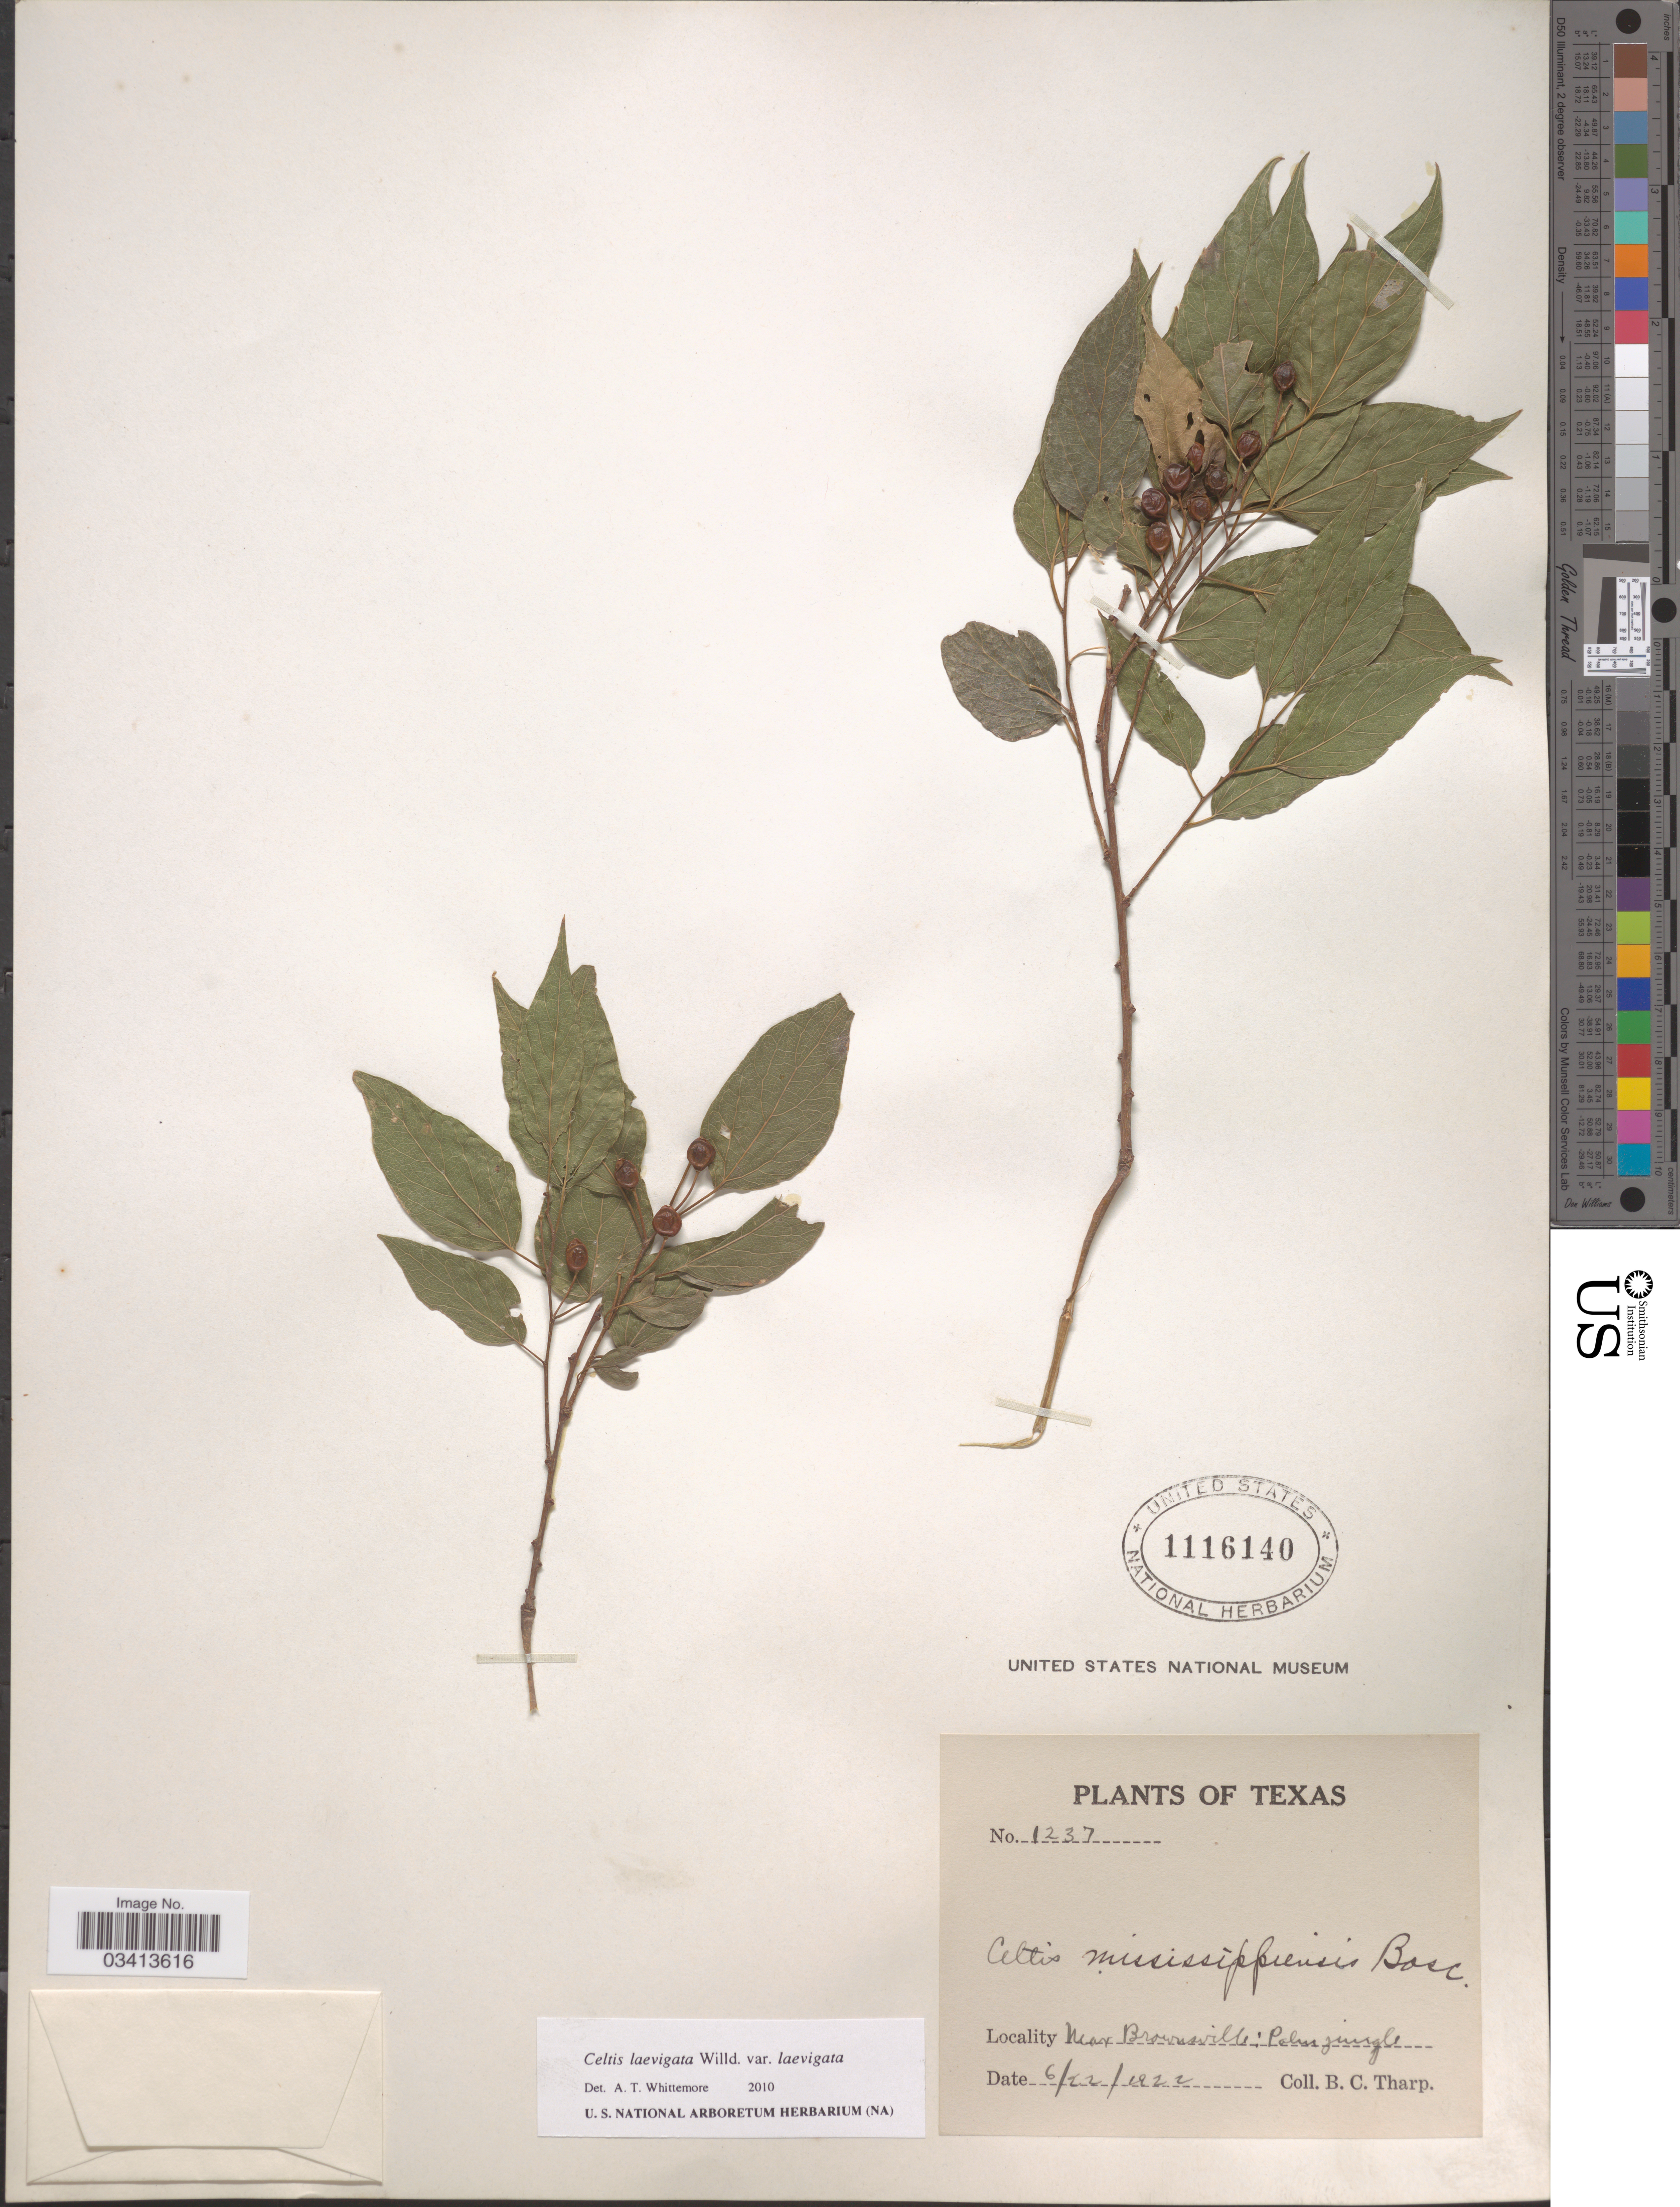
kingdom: Plantae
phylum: Tracheophyta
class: Magnoliopsida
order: Rosales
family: Cannabaceae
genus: Celtis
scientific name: Celtis laevigata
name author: Willd.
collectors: B. C. Tharp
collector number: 1237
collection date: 1922-06-22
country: United States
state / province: Texas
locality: Near Brownsville; Palm jungle.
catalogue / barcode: US 1116140